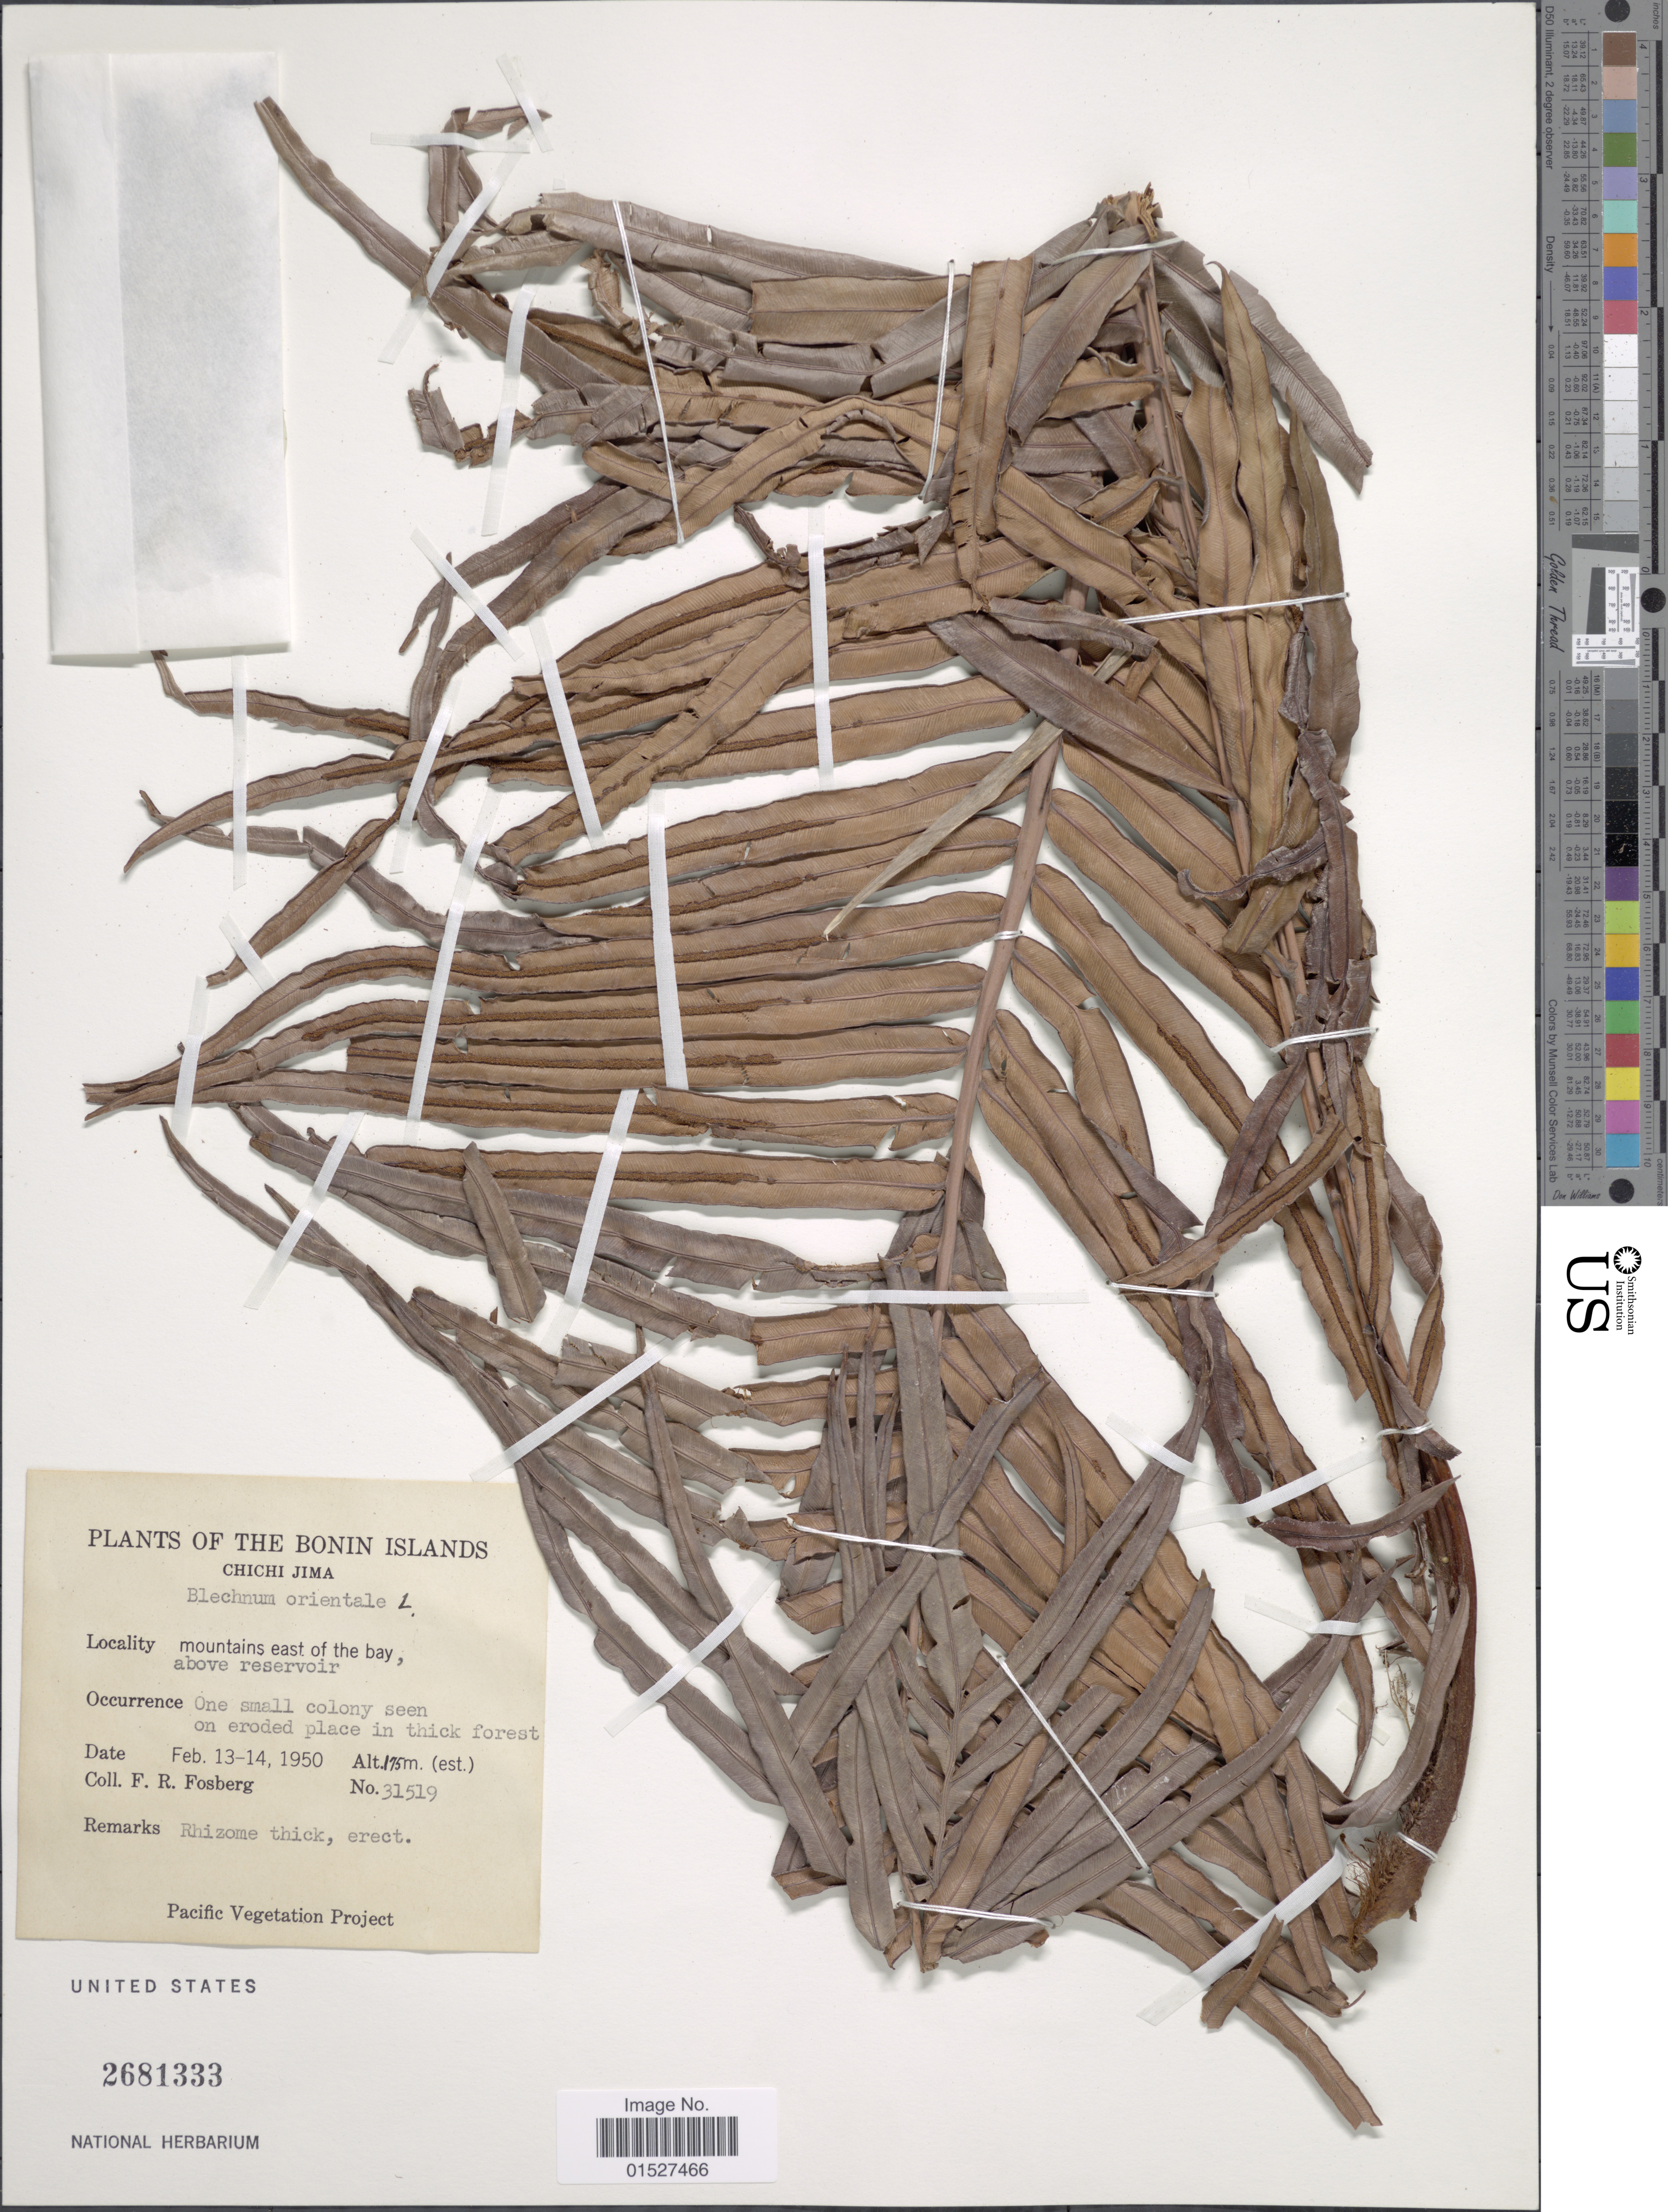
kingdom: Plantae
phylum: Tracheophyta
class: Polypodiopsida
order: Polypodiales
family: Blechnaceae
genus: Blechnum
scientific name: Blechnum orientale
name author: L.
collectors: F. R. Fosberg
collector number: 31519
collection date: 1950-02-13/1950-02-14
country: Japan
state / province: Tokyo, Federal City of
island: Bonin Islands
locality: The Bonin Islands. Chichi Jima. Mountains east of the bay, above reservoir.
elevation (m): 175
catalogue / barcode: US 2681333